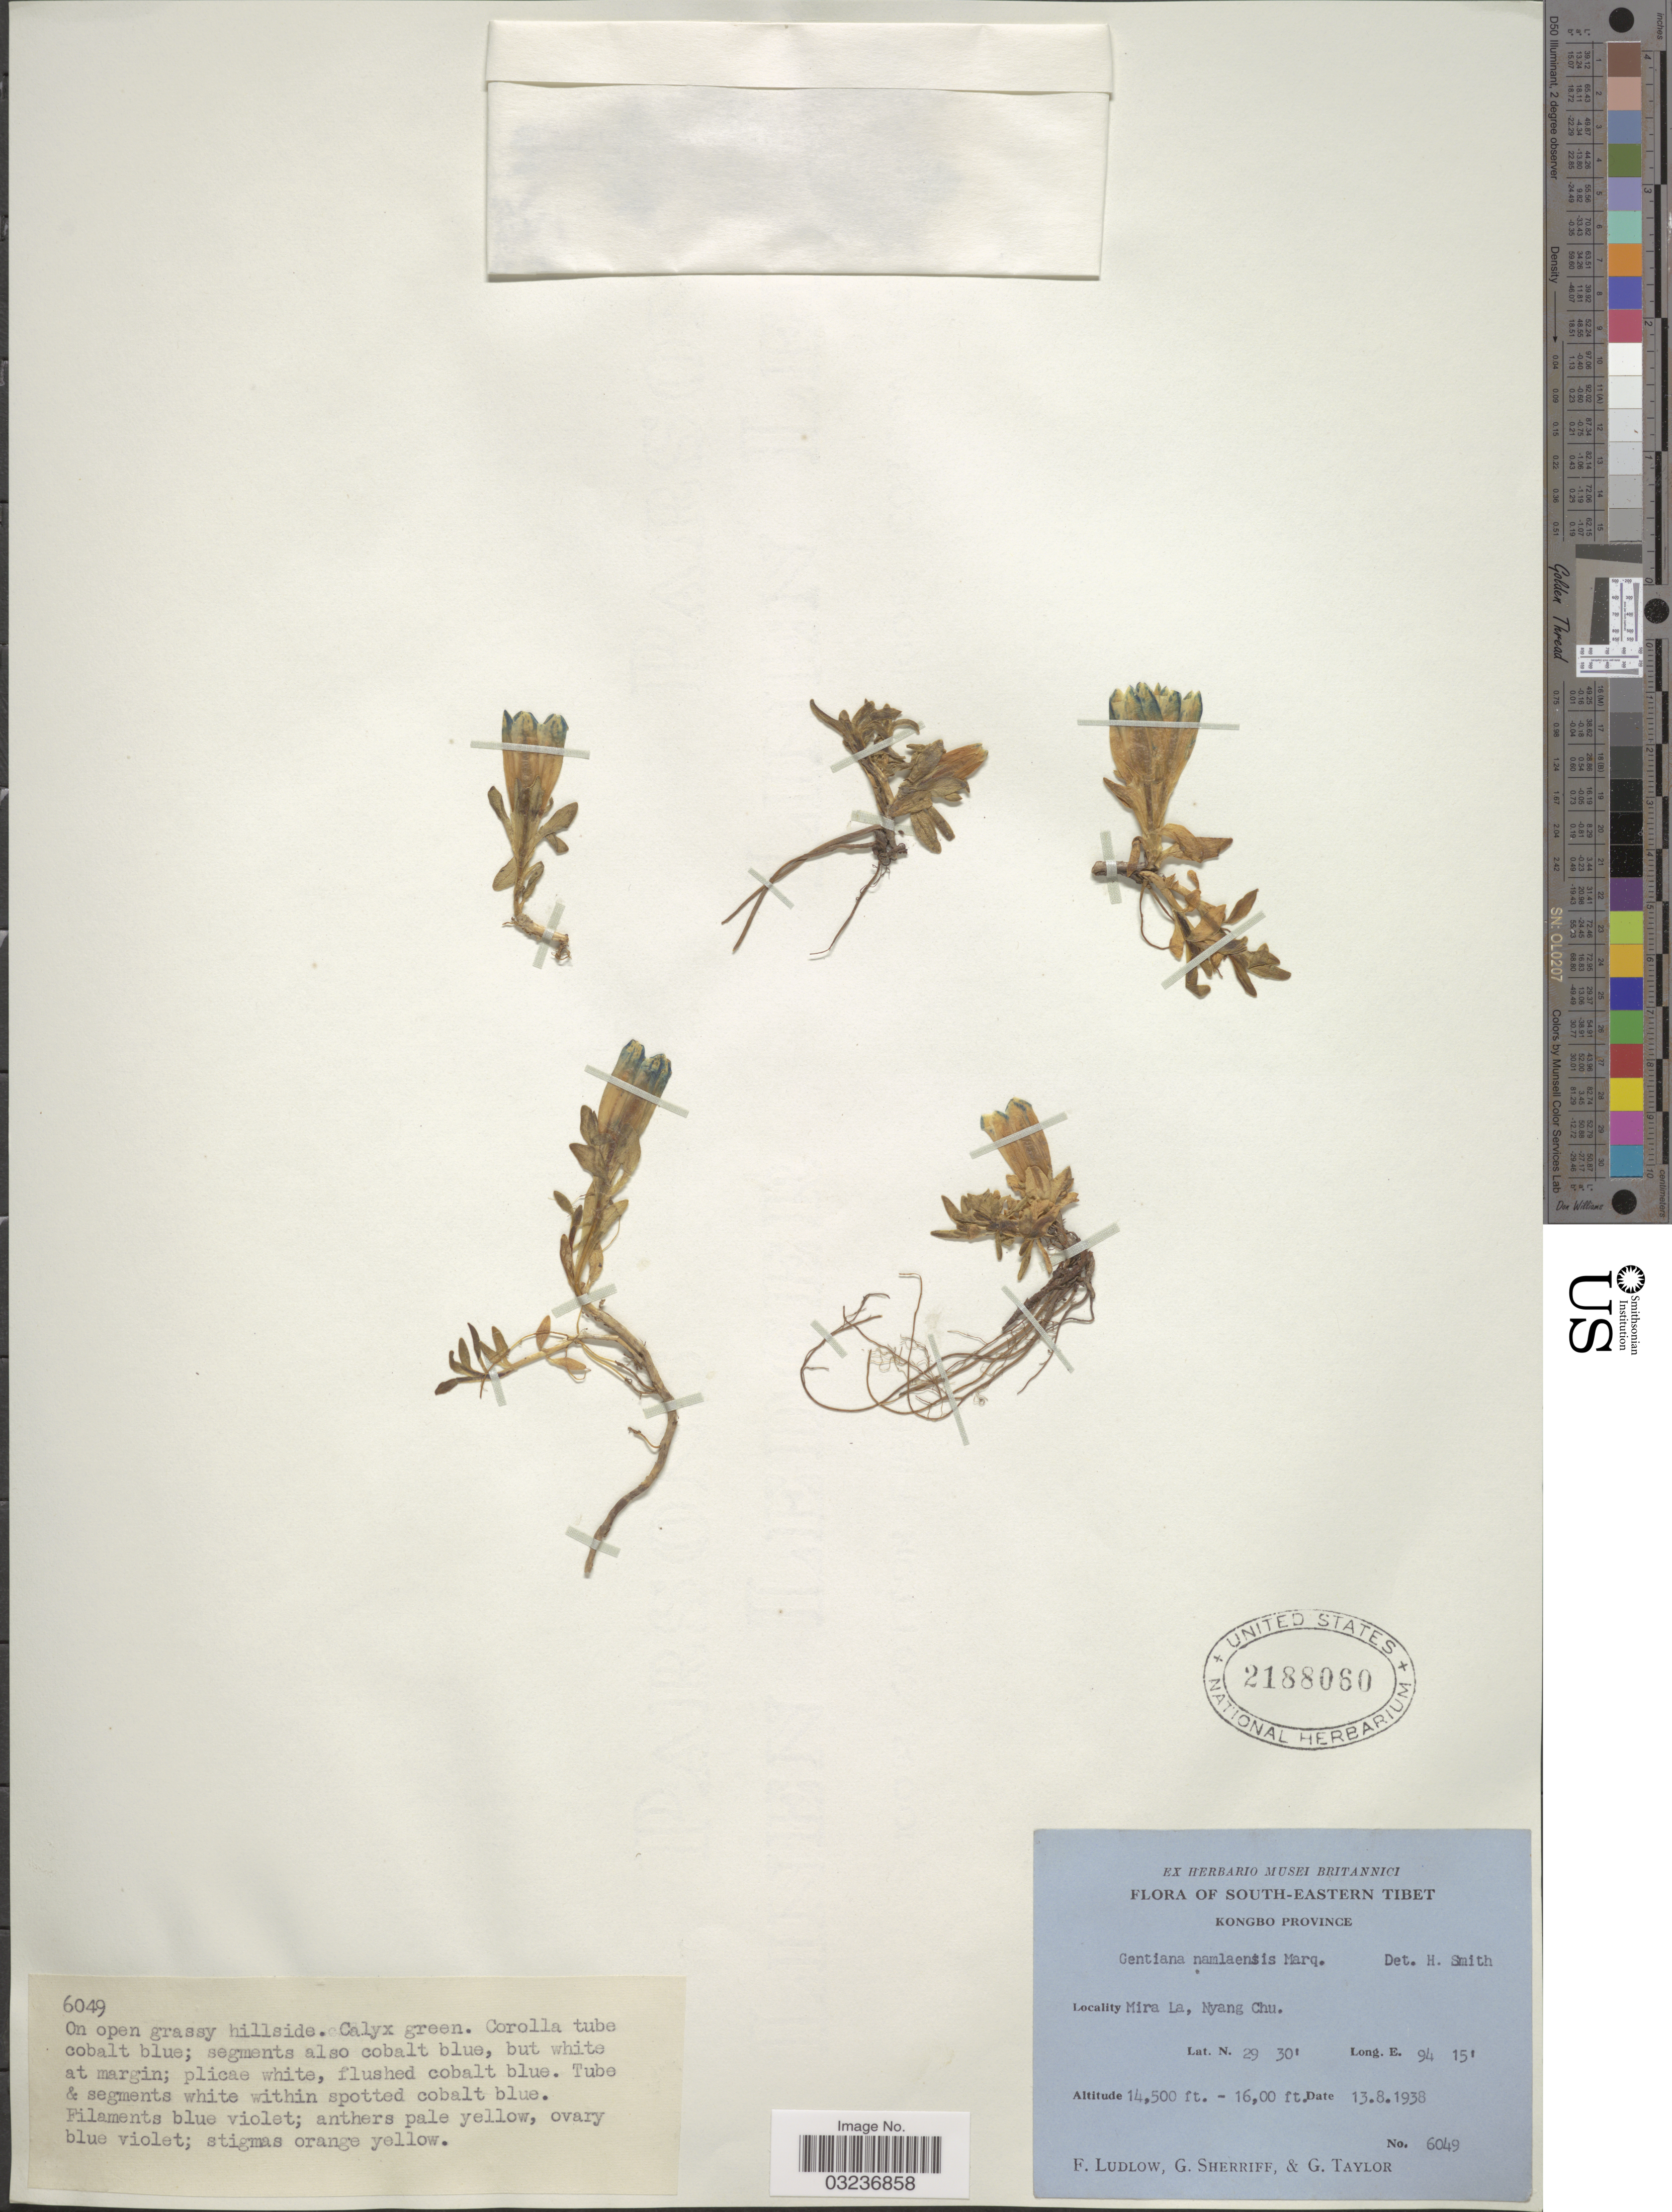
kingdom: Plantae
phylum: Tracheophyta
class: Magnoliopsida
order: Gentianales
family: Gentianaceae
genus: Gentiana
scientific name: Gentiana namlaensis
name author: C. Marquand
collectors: F. Ludlow, G. Sherriff & G. Taylor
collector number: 6049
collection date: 1938-08-13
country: China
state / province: Xizang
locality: South-Eastern Tibet, Kongbo Province, Mira La, Nyang Chu.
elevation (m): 4420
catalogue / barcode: US 2188060